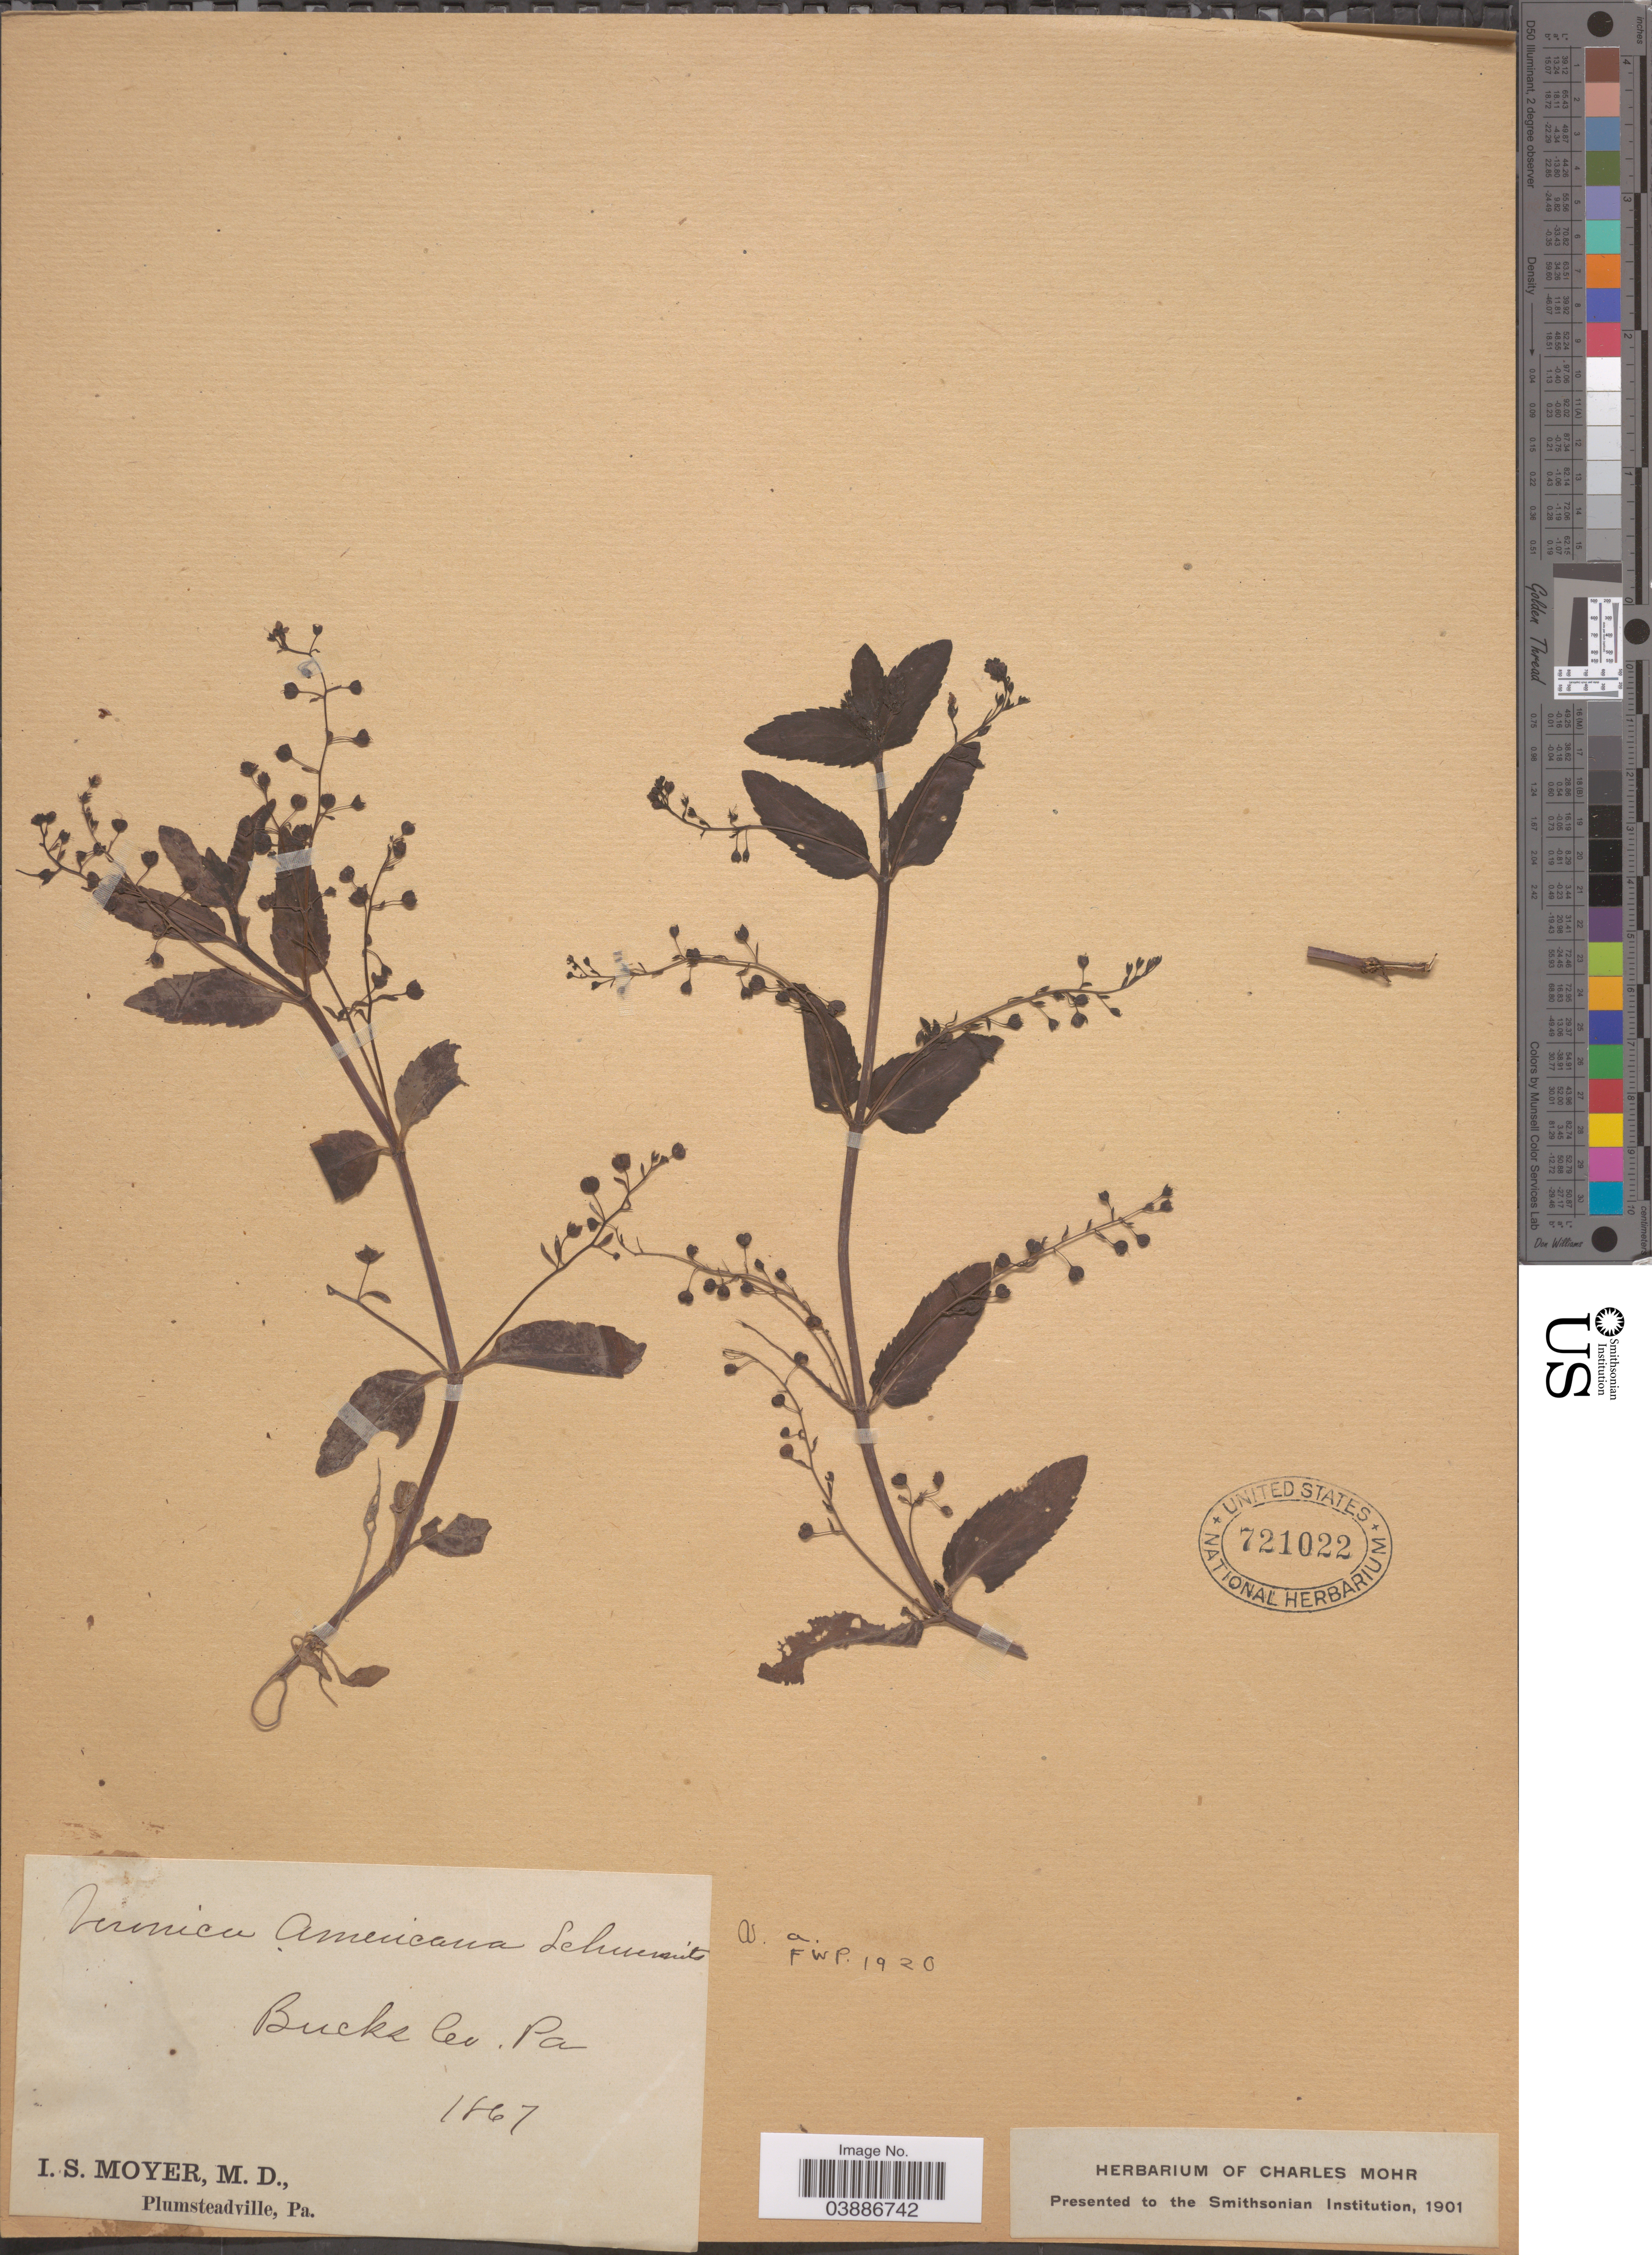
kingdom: Plantae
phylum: Tracheophyta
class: Magnoliopsida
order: Lamiales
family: Plantaginaceae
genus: Veronica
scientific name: Veronica americana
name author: Schwein. ex Benth.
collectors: I. S. Moyer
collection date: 1867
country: United States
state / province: Pennsylvania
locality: Bucks Co.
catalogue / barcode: US 721022